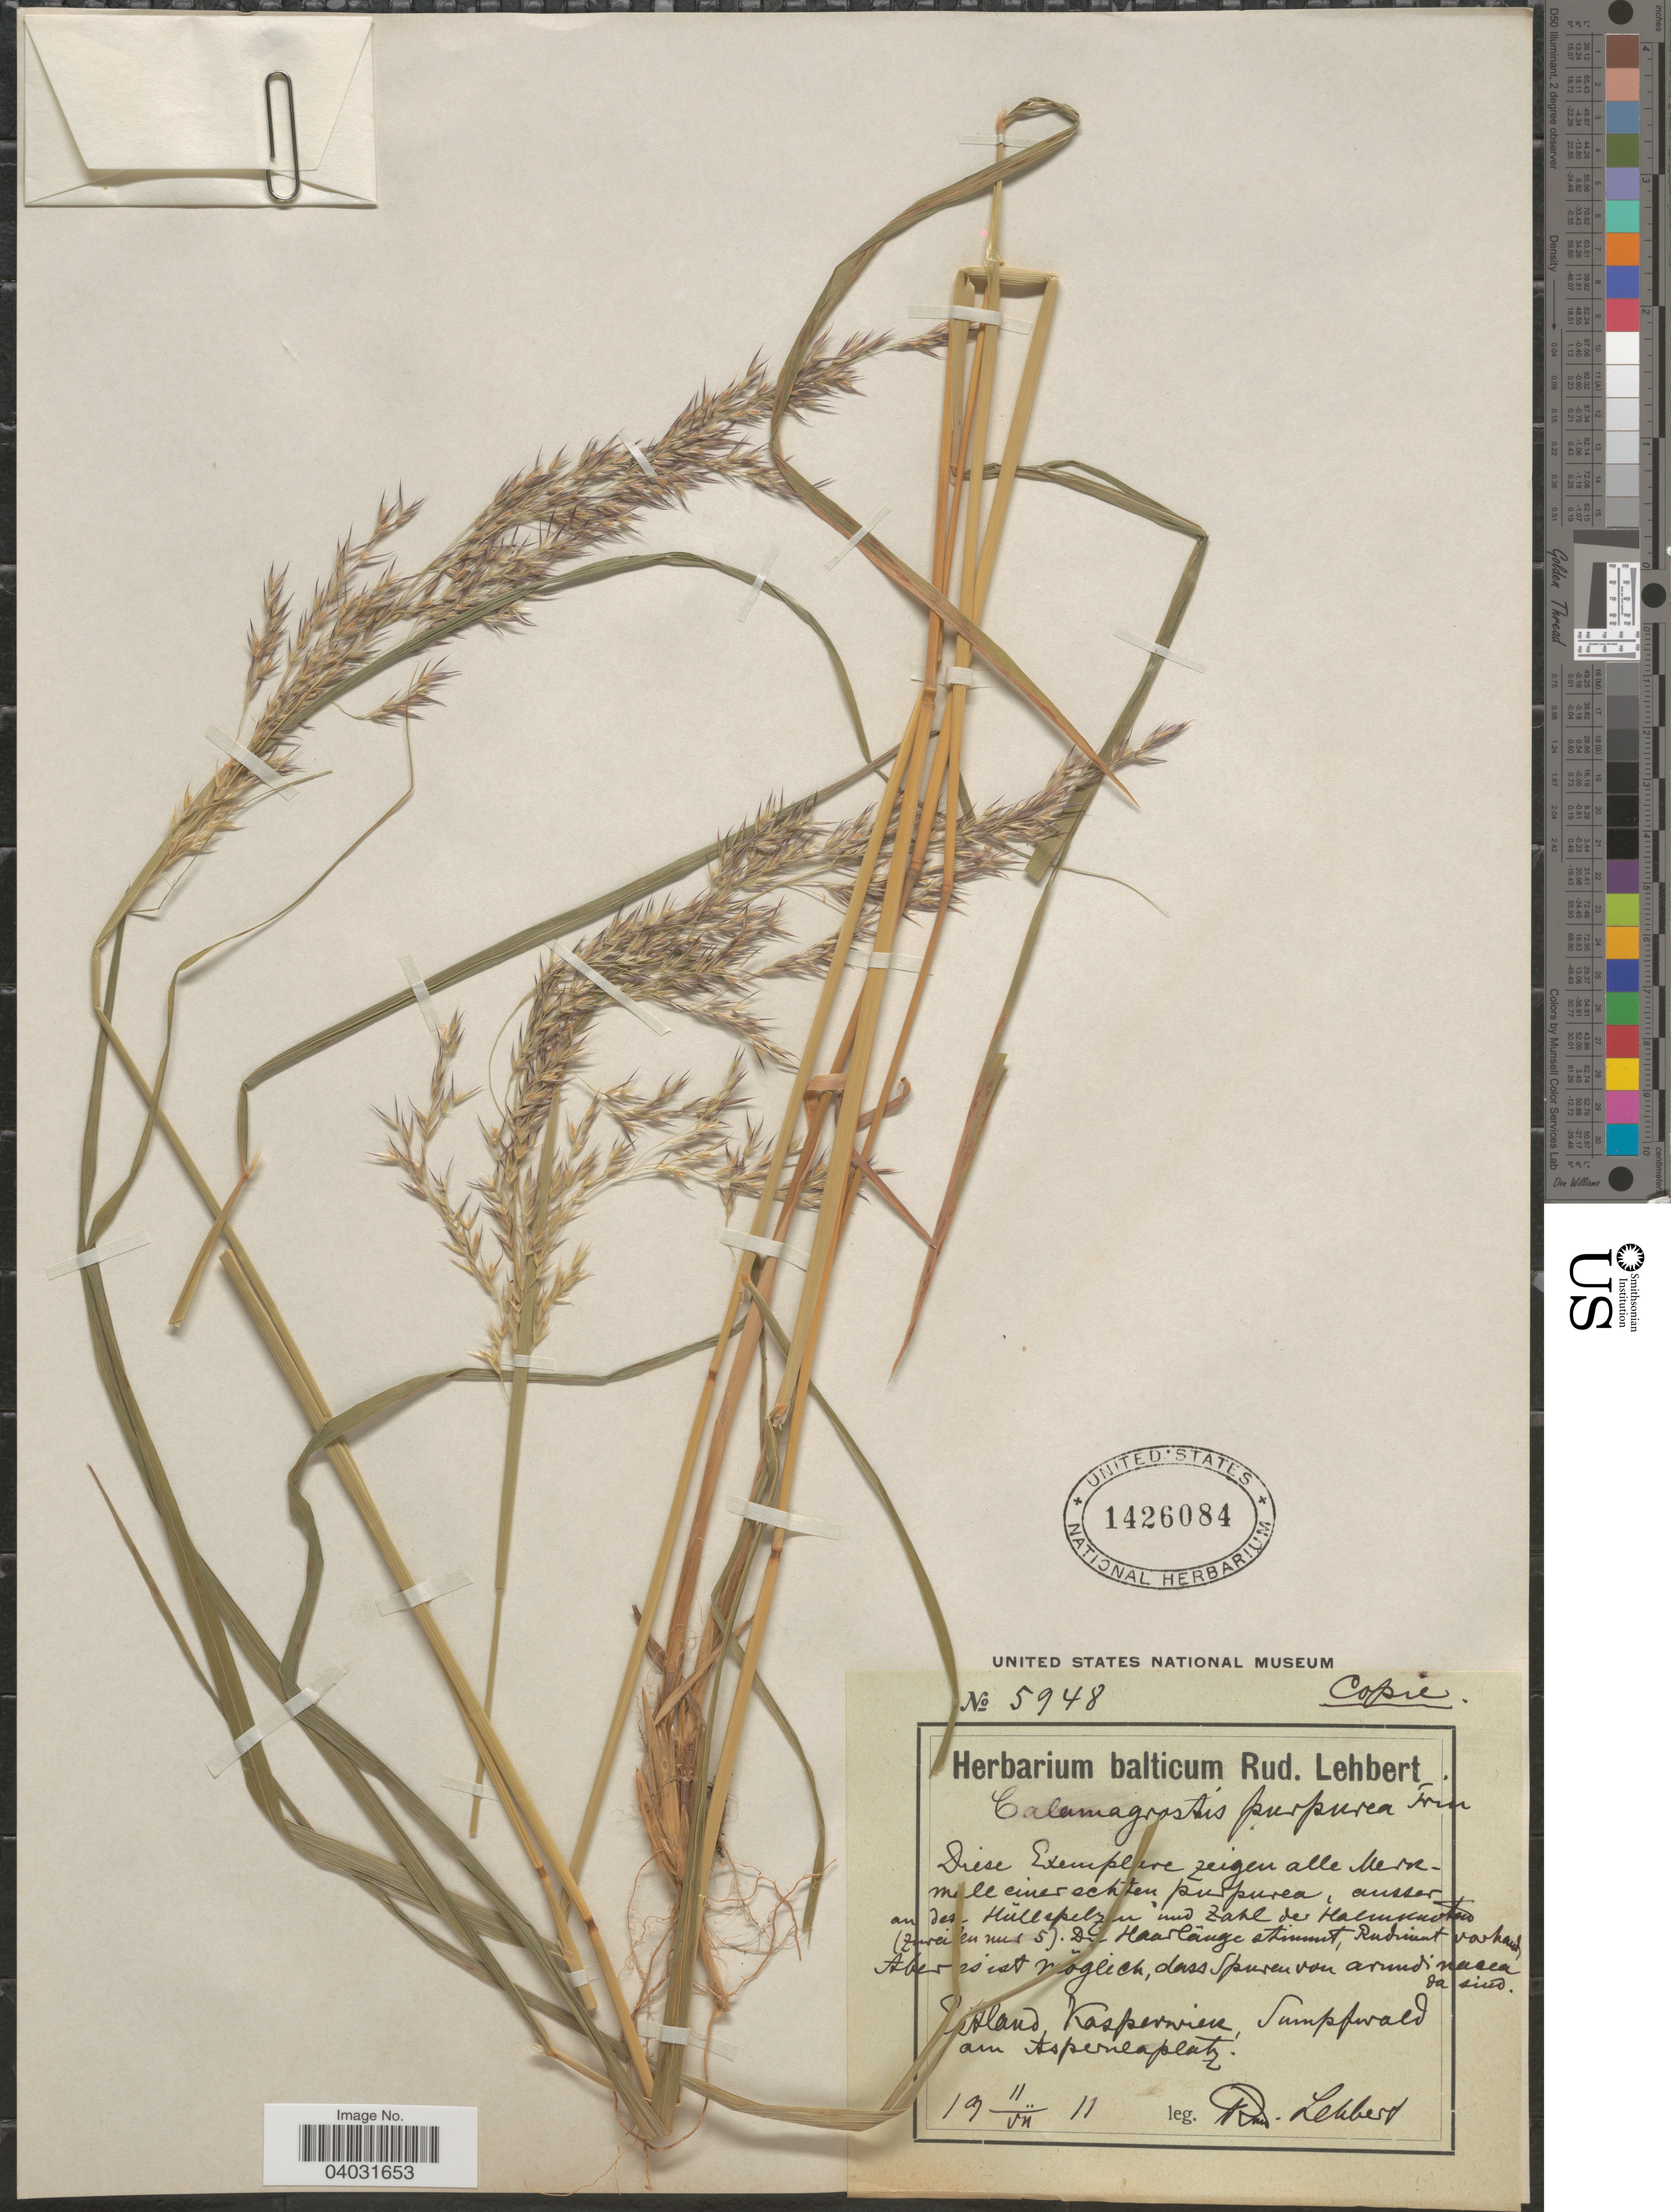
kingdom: Plantae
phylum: Tracheophyta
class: Liliopsida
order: Poales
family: Poaceae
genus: Calamagrostis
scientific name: Calamagrostis purpurea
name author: (Trin.) Trin.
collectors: R. Lehbert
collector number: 5948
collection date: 1911-07-11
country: Estonia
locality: Estland, Kasperwien, Sumpfwald am Aspenlaplatz.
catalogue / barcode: US 1426084